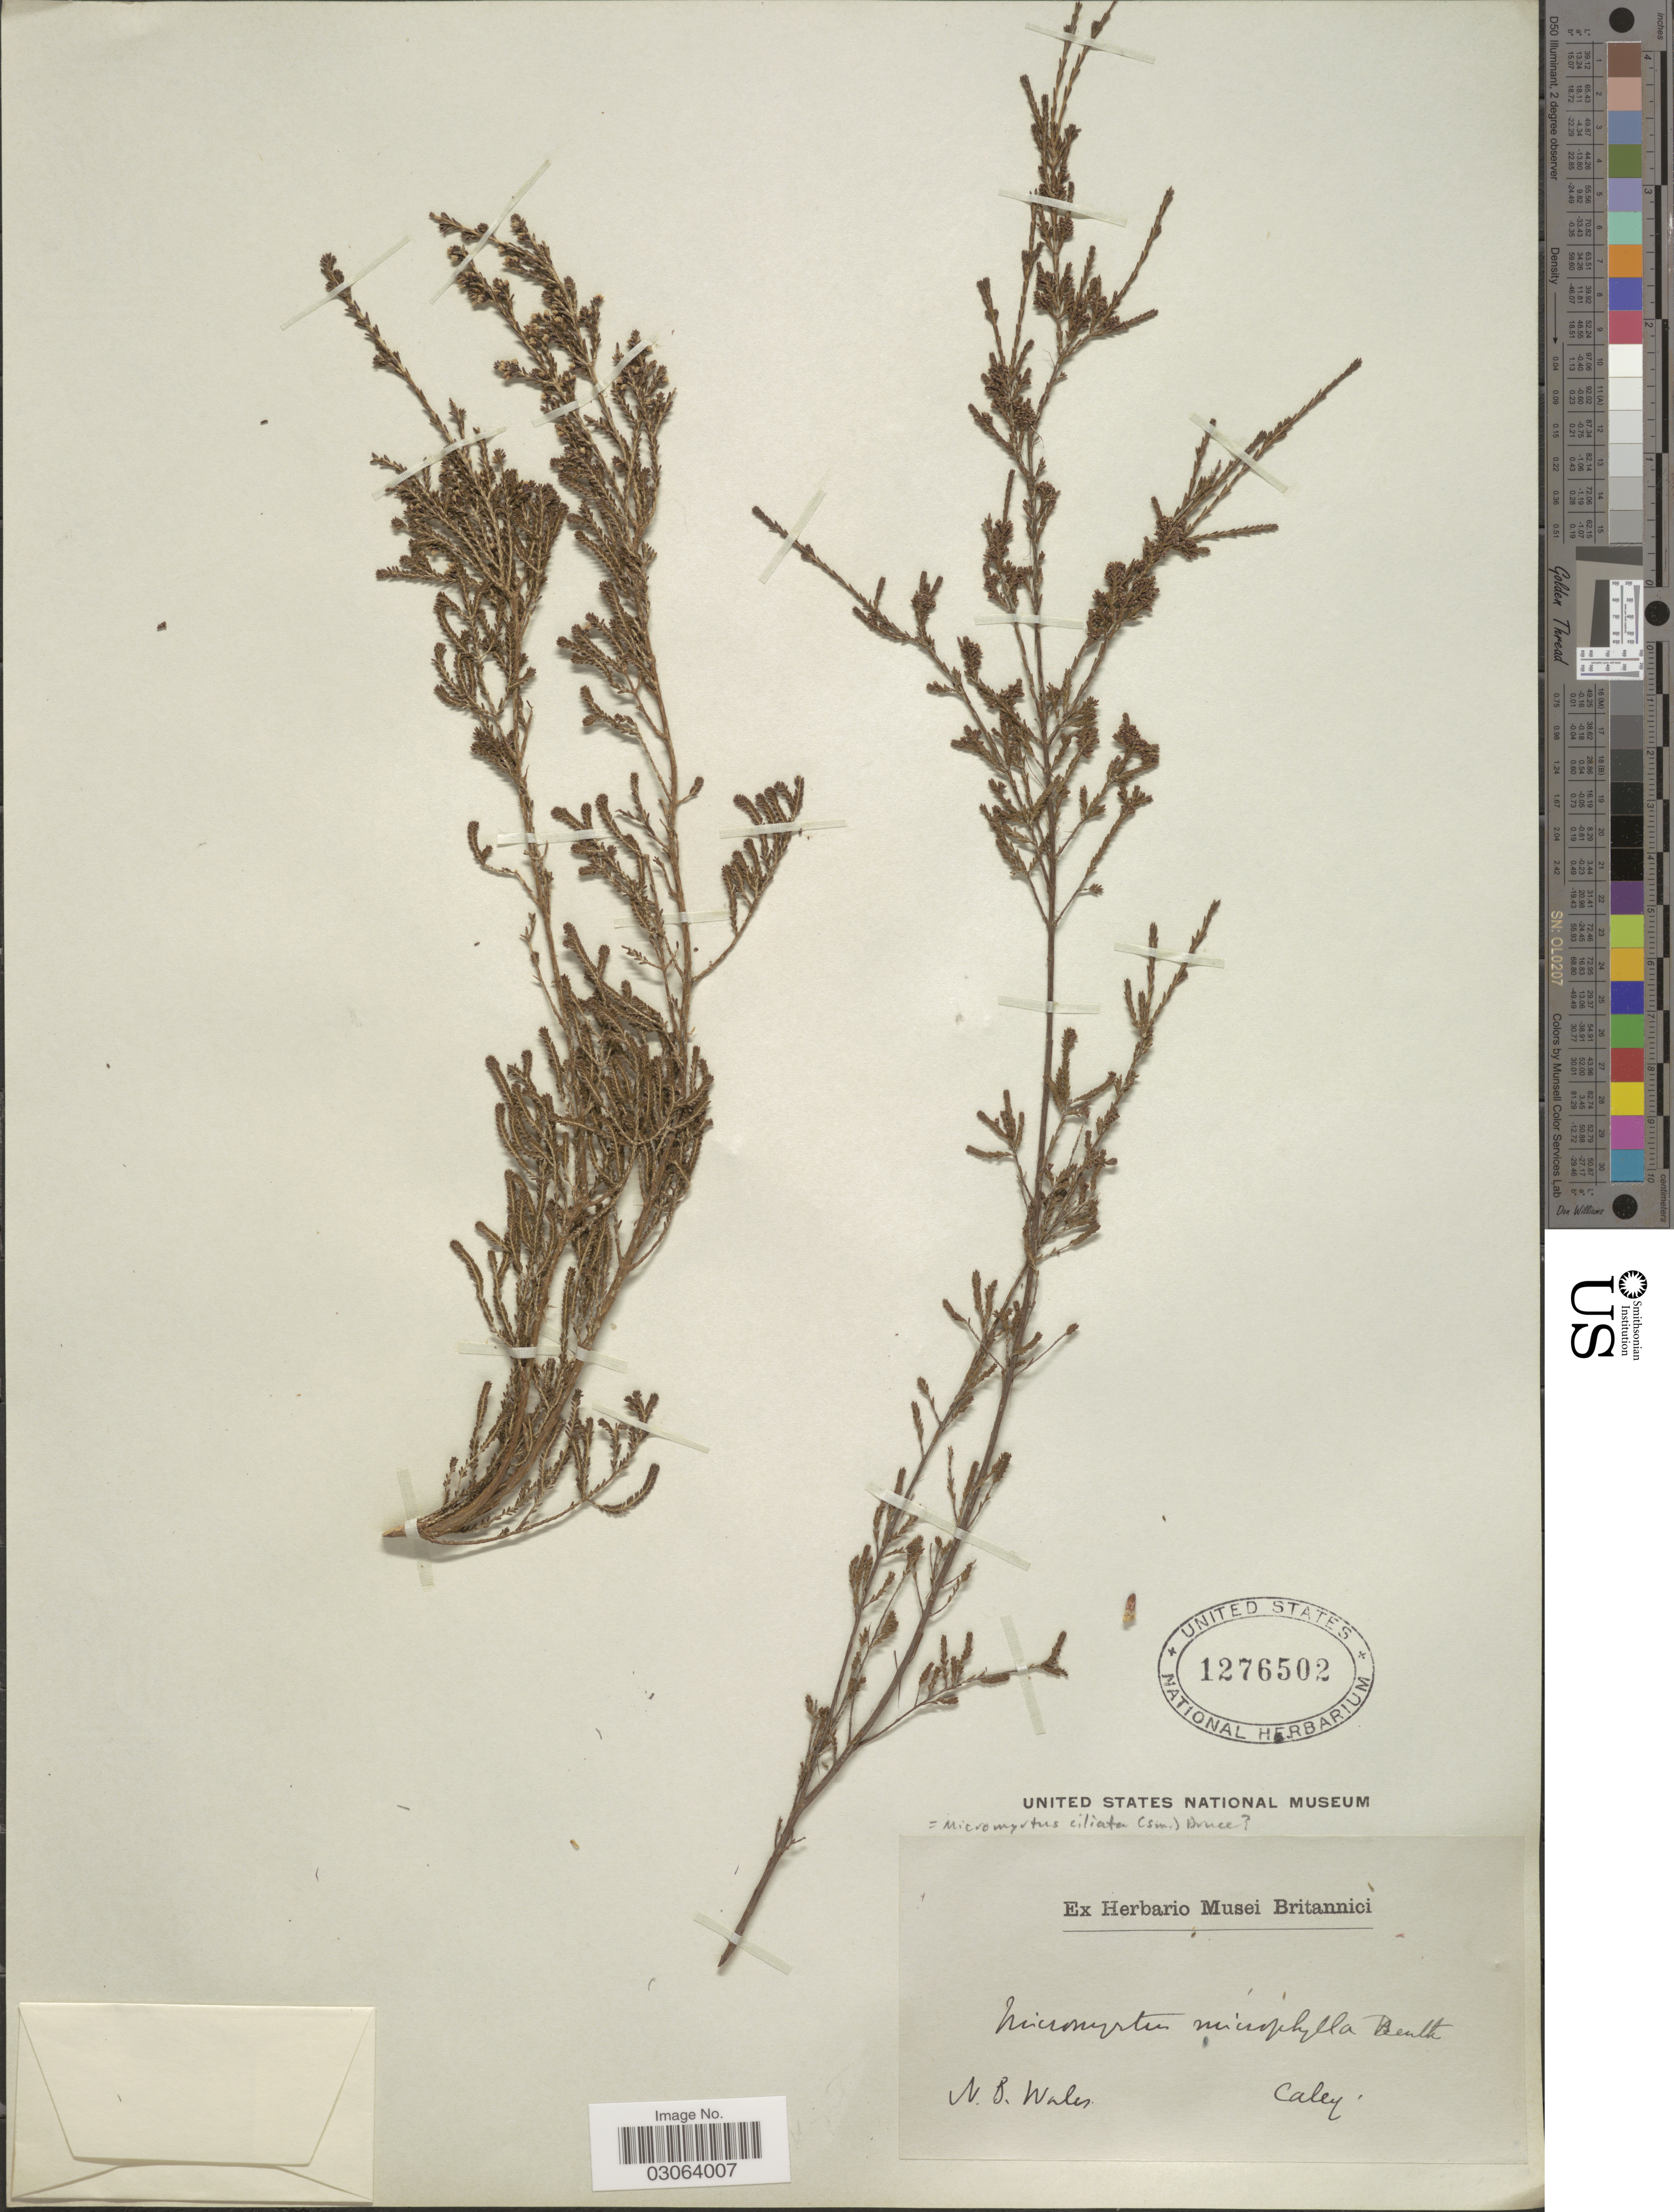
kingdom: Plantae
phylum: Tracheophyta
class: Magnoliopsida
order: Myrtales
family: Myrtaceae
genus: Micromyrtus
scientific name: Micromyrtus ciliata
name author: (Sm.) Druce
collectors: -. Caley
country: Australia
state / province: New South Wales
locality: N. S. Wales.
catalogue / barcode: US 1276502